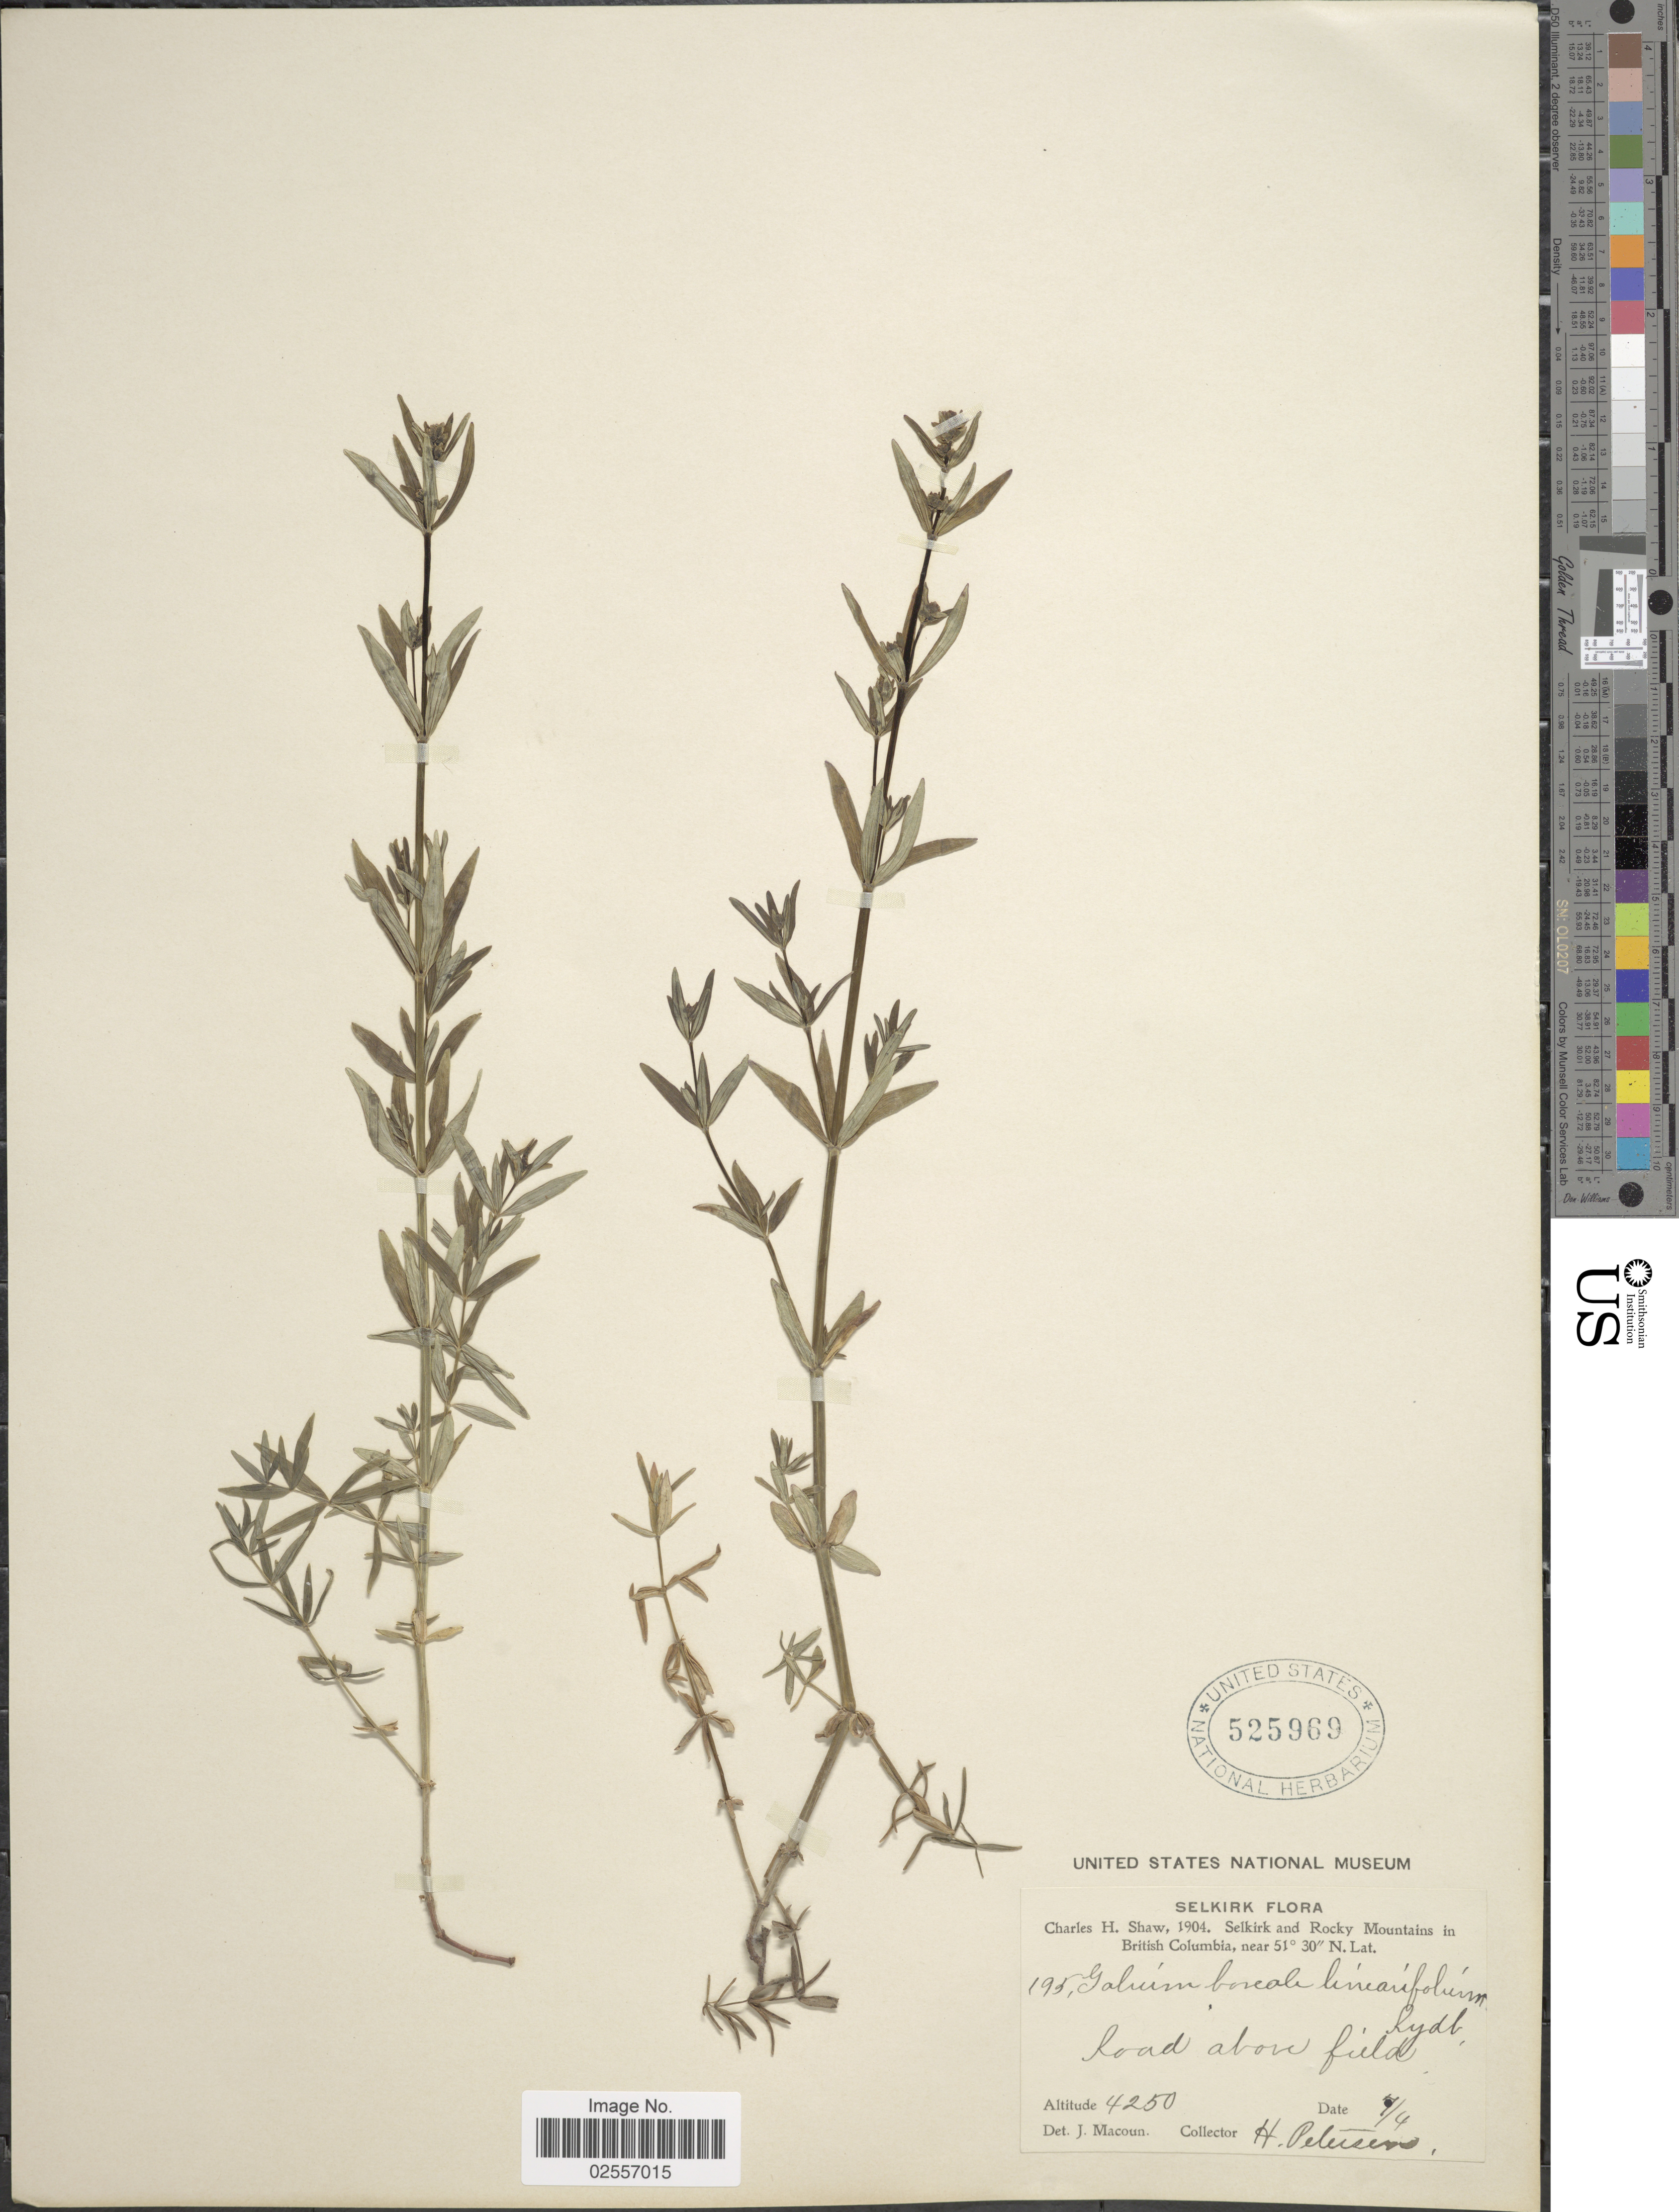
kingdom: Plantae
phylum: Tracheophyta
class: Magnoliopsida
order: Gentianales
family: Rubiaceae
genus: Galium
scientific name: Galium boreale L.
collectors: H. Petersen & C. H. Shaw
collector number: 195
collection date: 1904-04-07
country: Canada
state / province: British Columbia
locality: Selkirk and Rocky Mountains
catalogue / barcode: US 525969